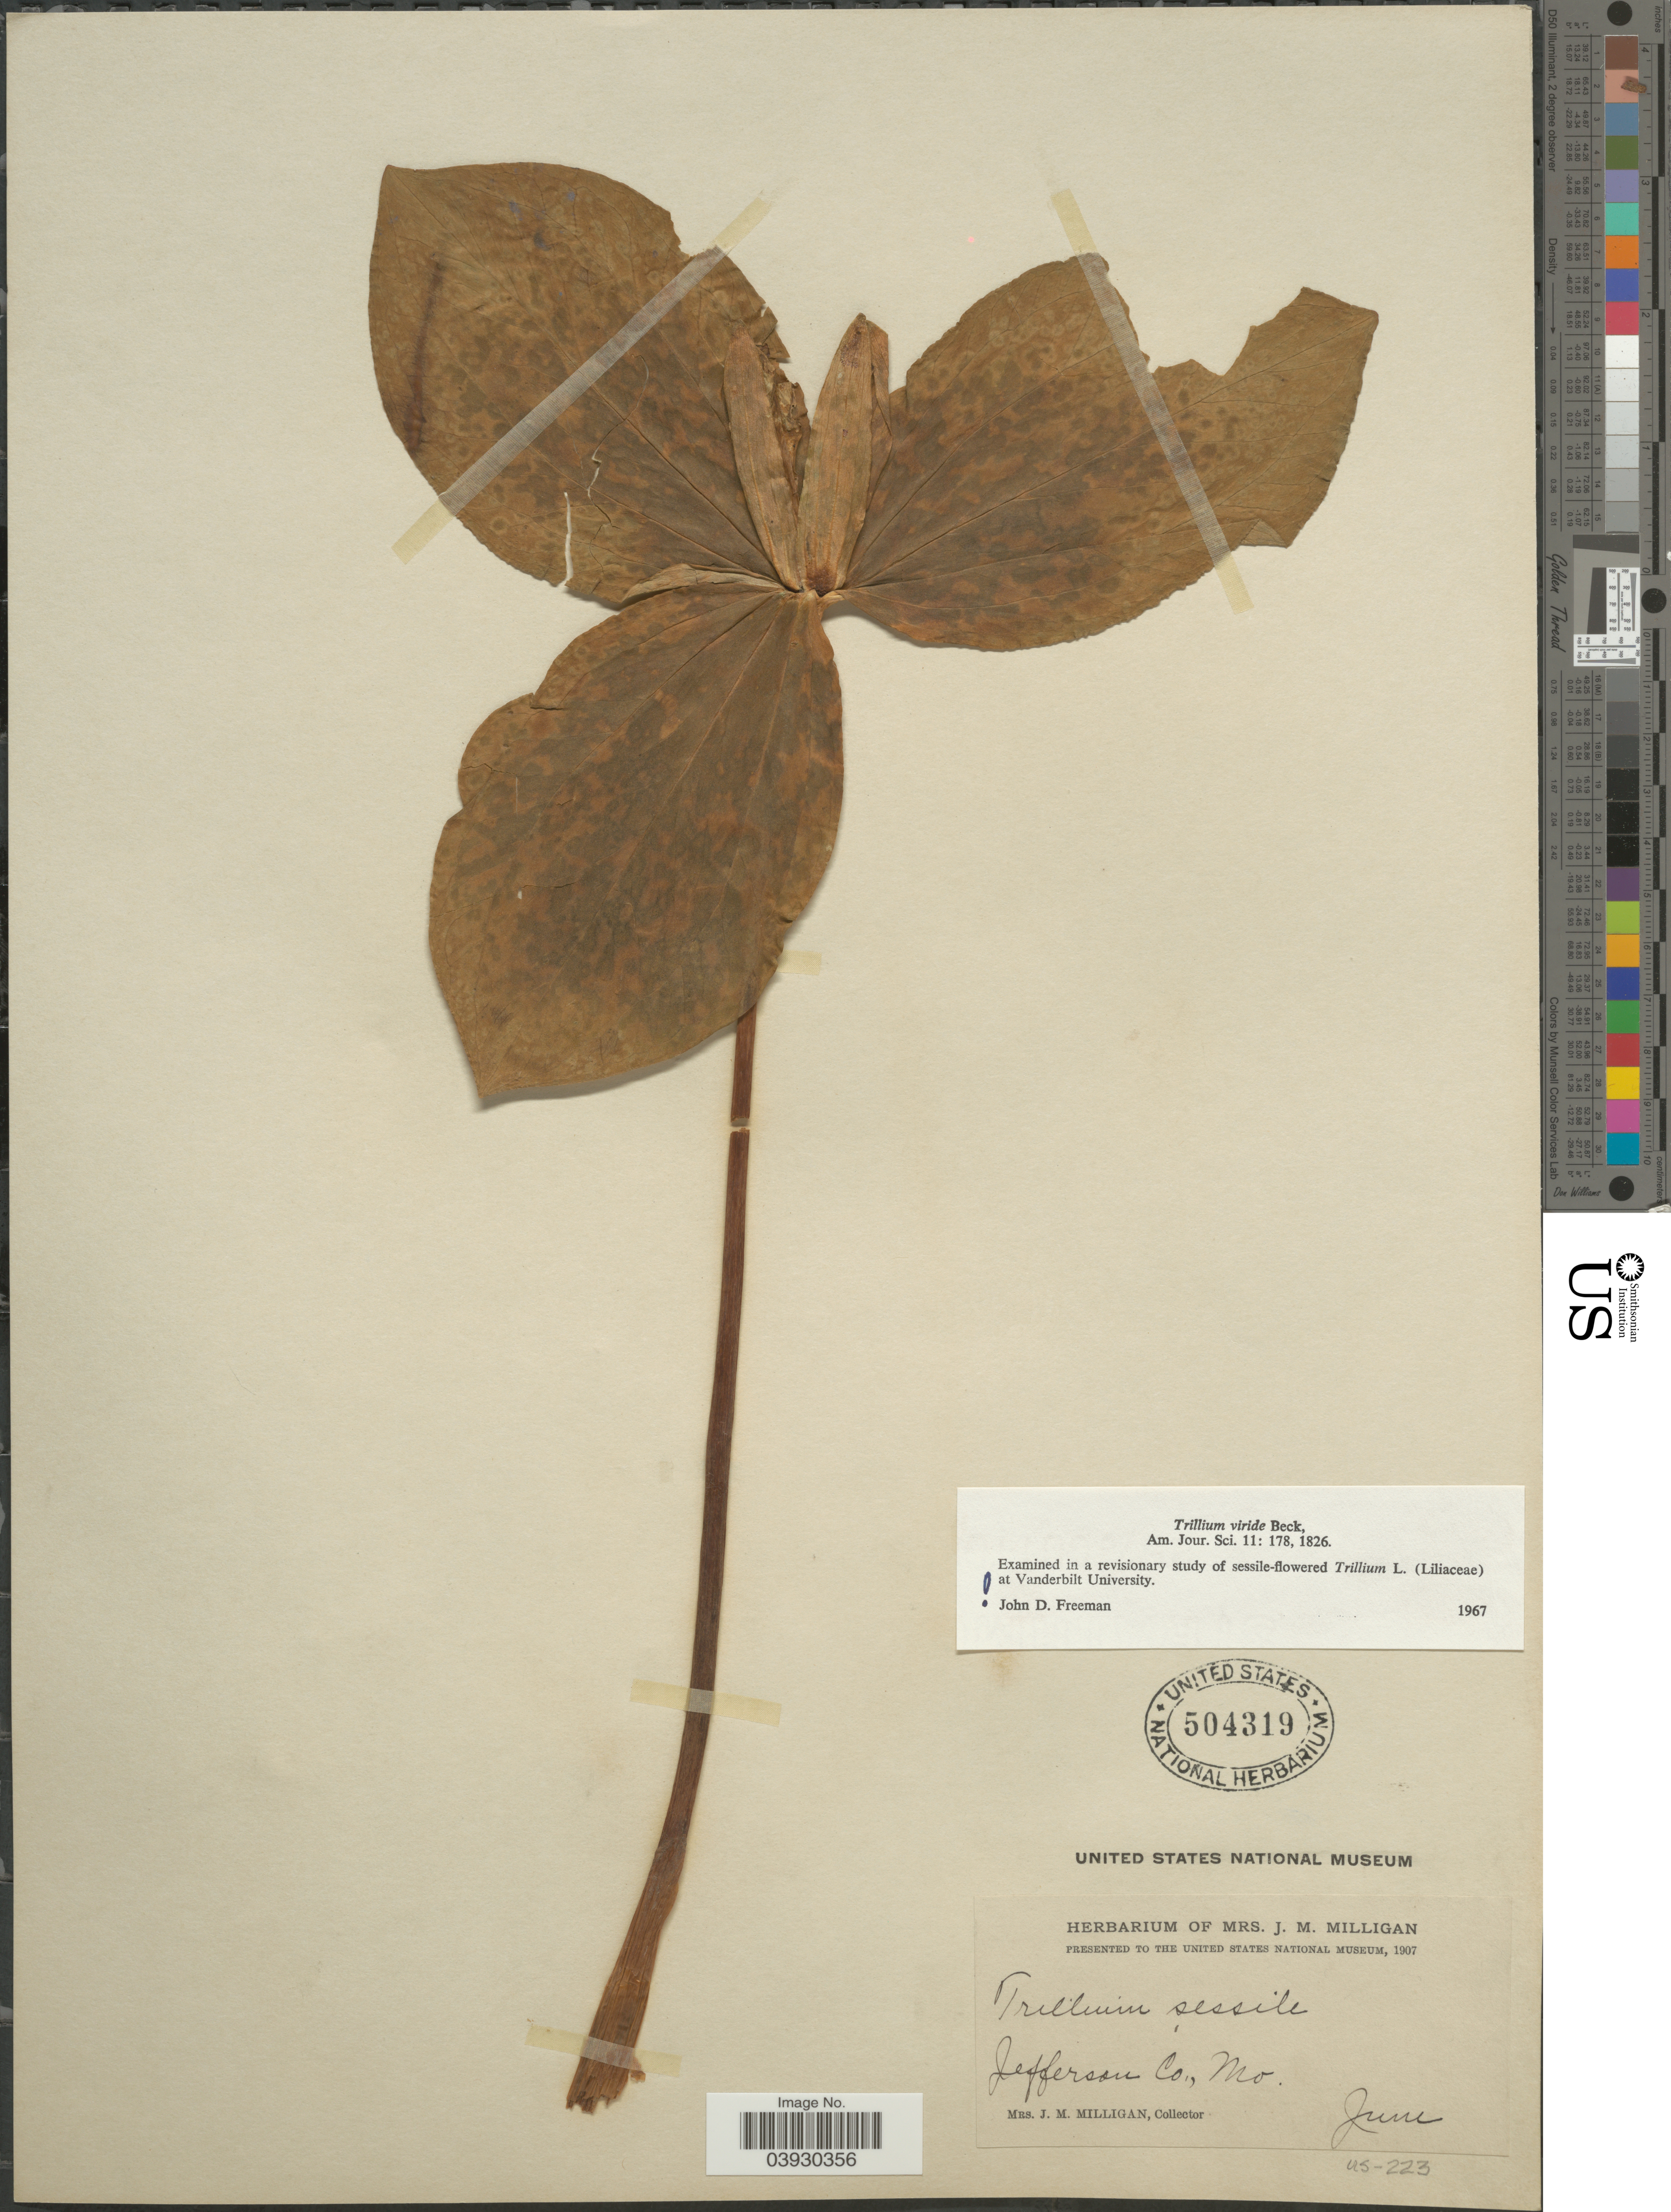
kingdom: Plantae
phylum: Tracheophyta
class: Liliopsida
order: Liliales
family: Melanthiaceae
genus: Trillium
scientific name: Trillium viride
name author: L.C. Beck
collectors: J. Milligan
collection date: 1907-06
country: United States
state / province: Missouri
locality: Jefferson Co.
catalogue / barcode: US 504319